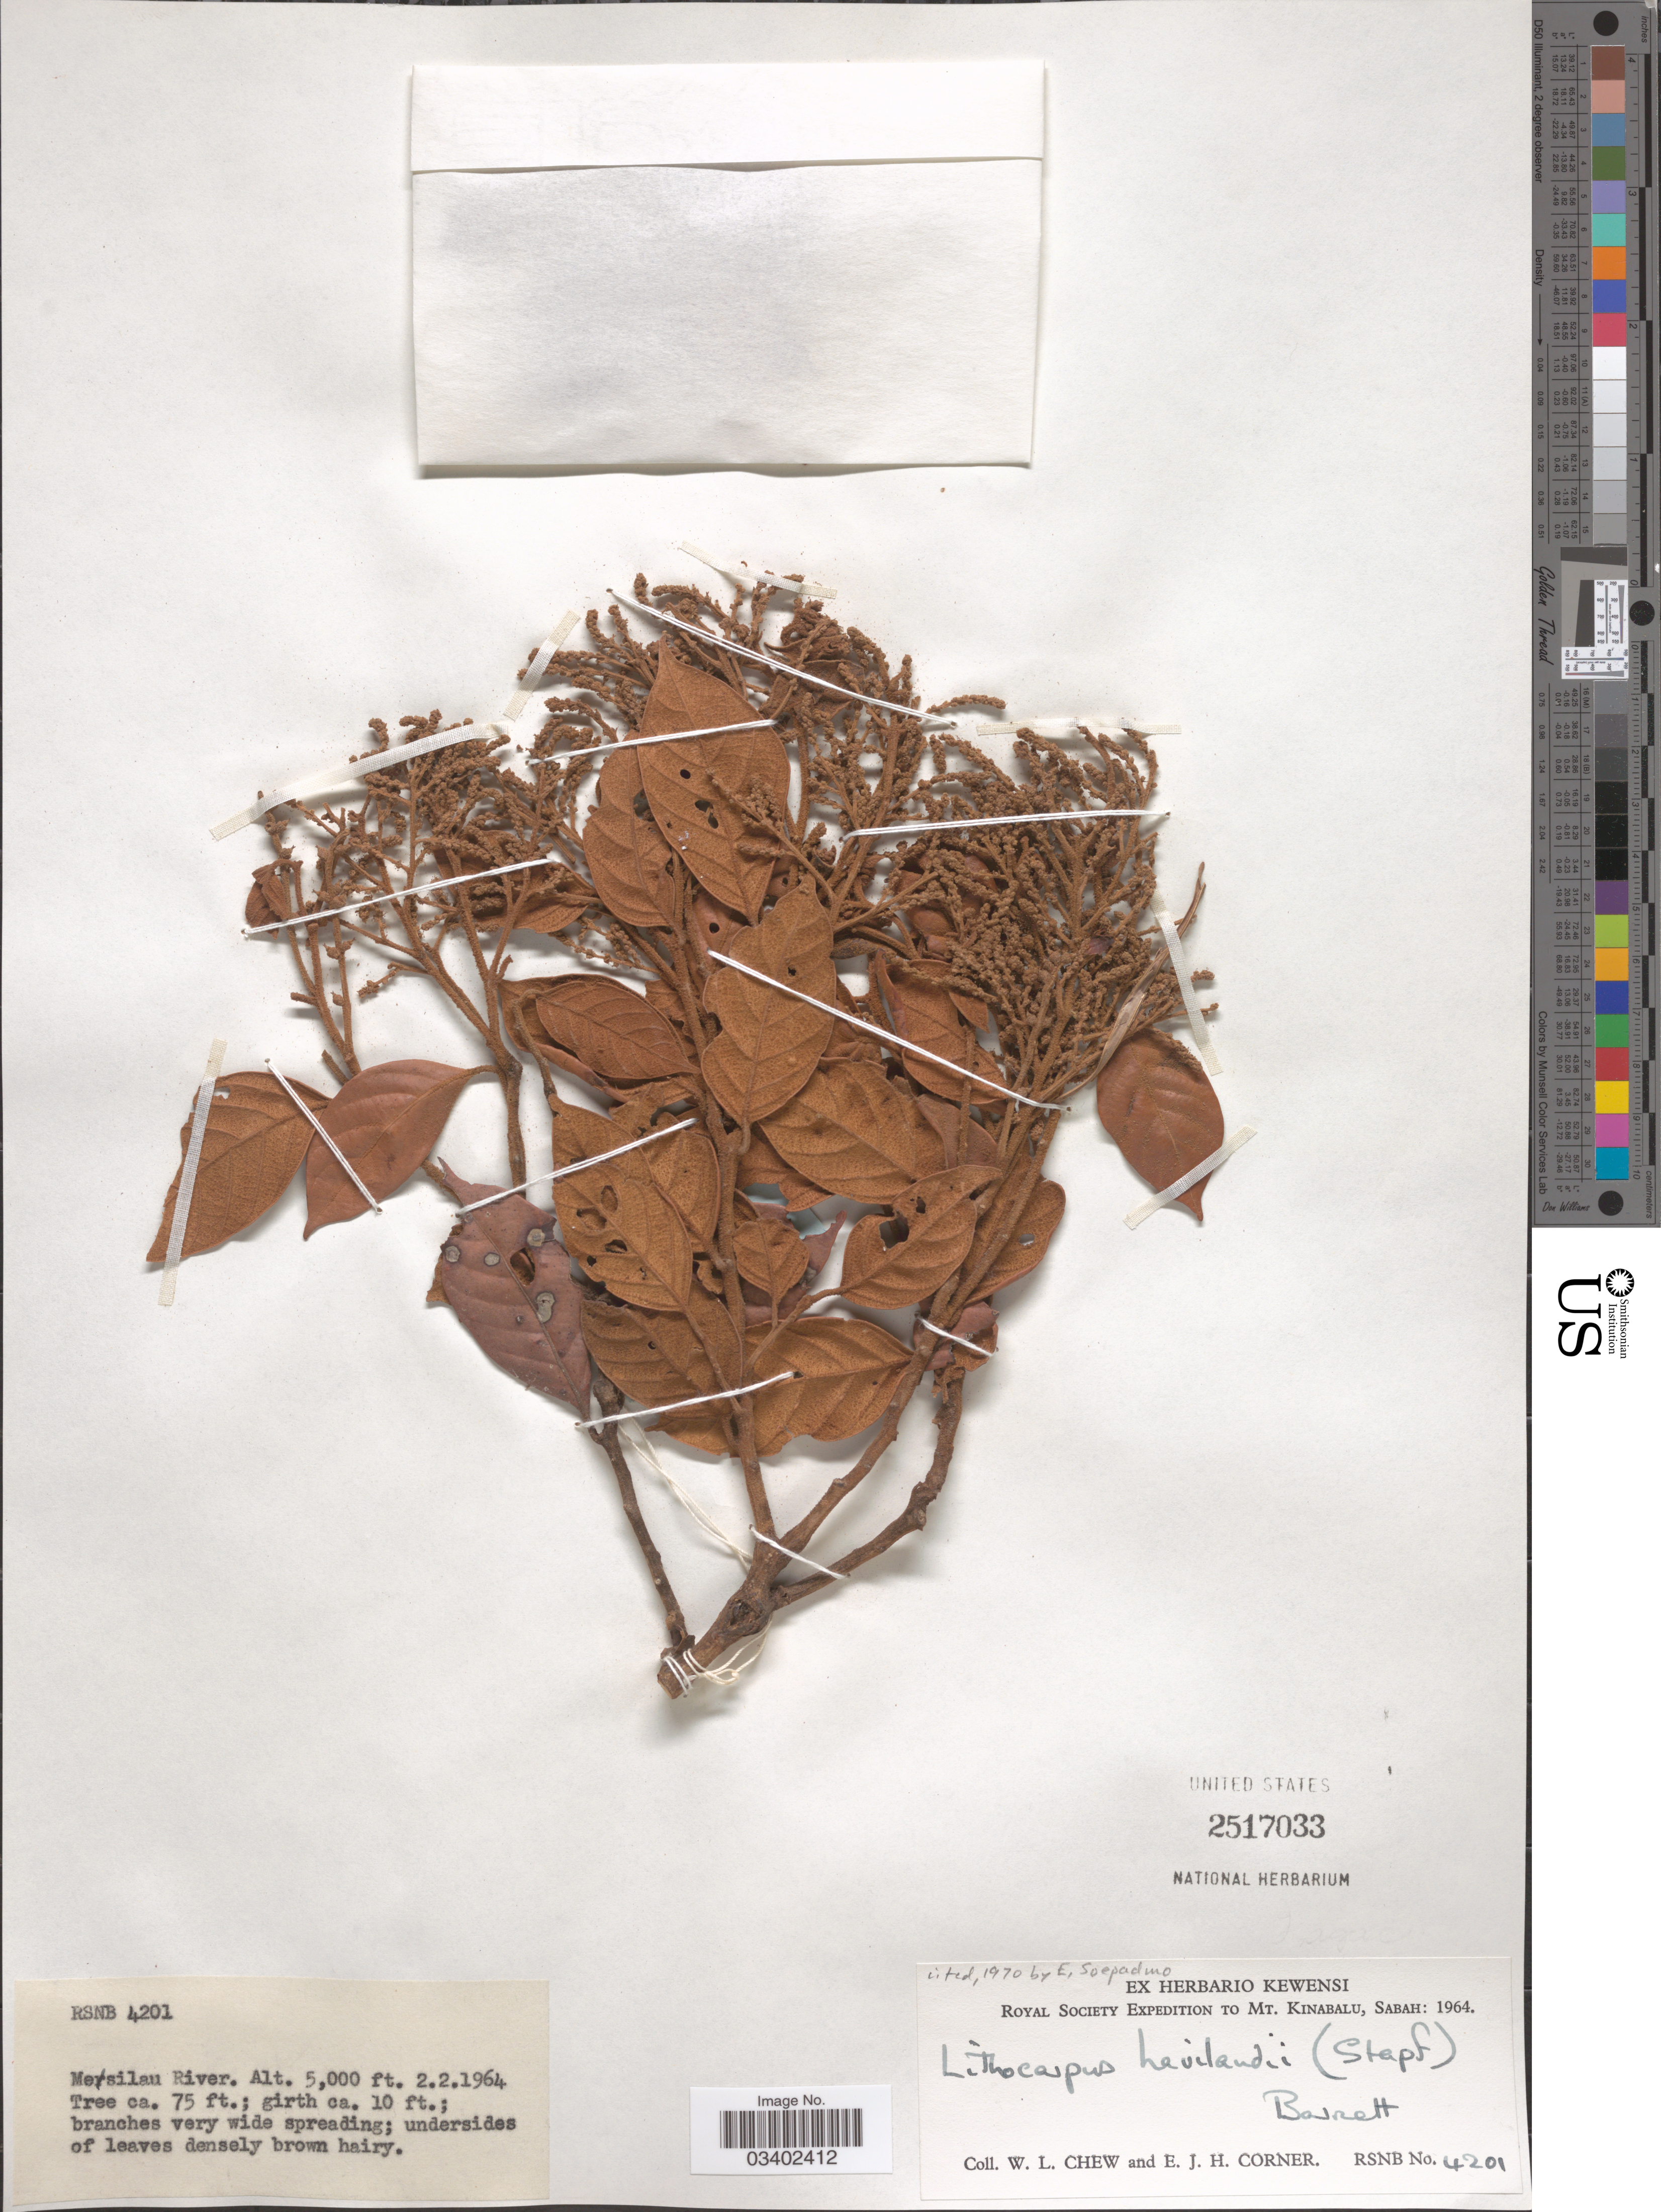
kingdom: Plantae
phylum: Tracheophyta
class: Magnoliopsida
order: Fagales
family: Fagaceae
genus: Lithocarpus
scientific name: Lithocarpus havilandii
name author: (Stapf) Barnett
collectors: W. Chew & E. Corner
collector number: RSNB 4201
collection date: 1964-02-02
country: Malaysia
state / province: Sabah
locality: Mt. Kinabalu. Mesilau River.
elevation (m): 1524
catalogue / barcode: US 2517033